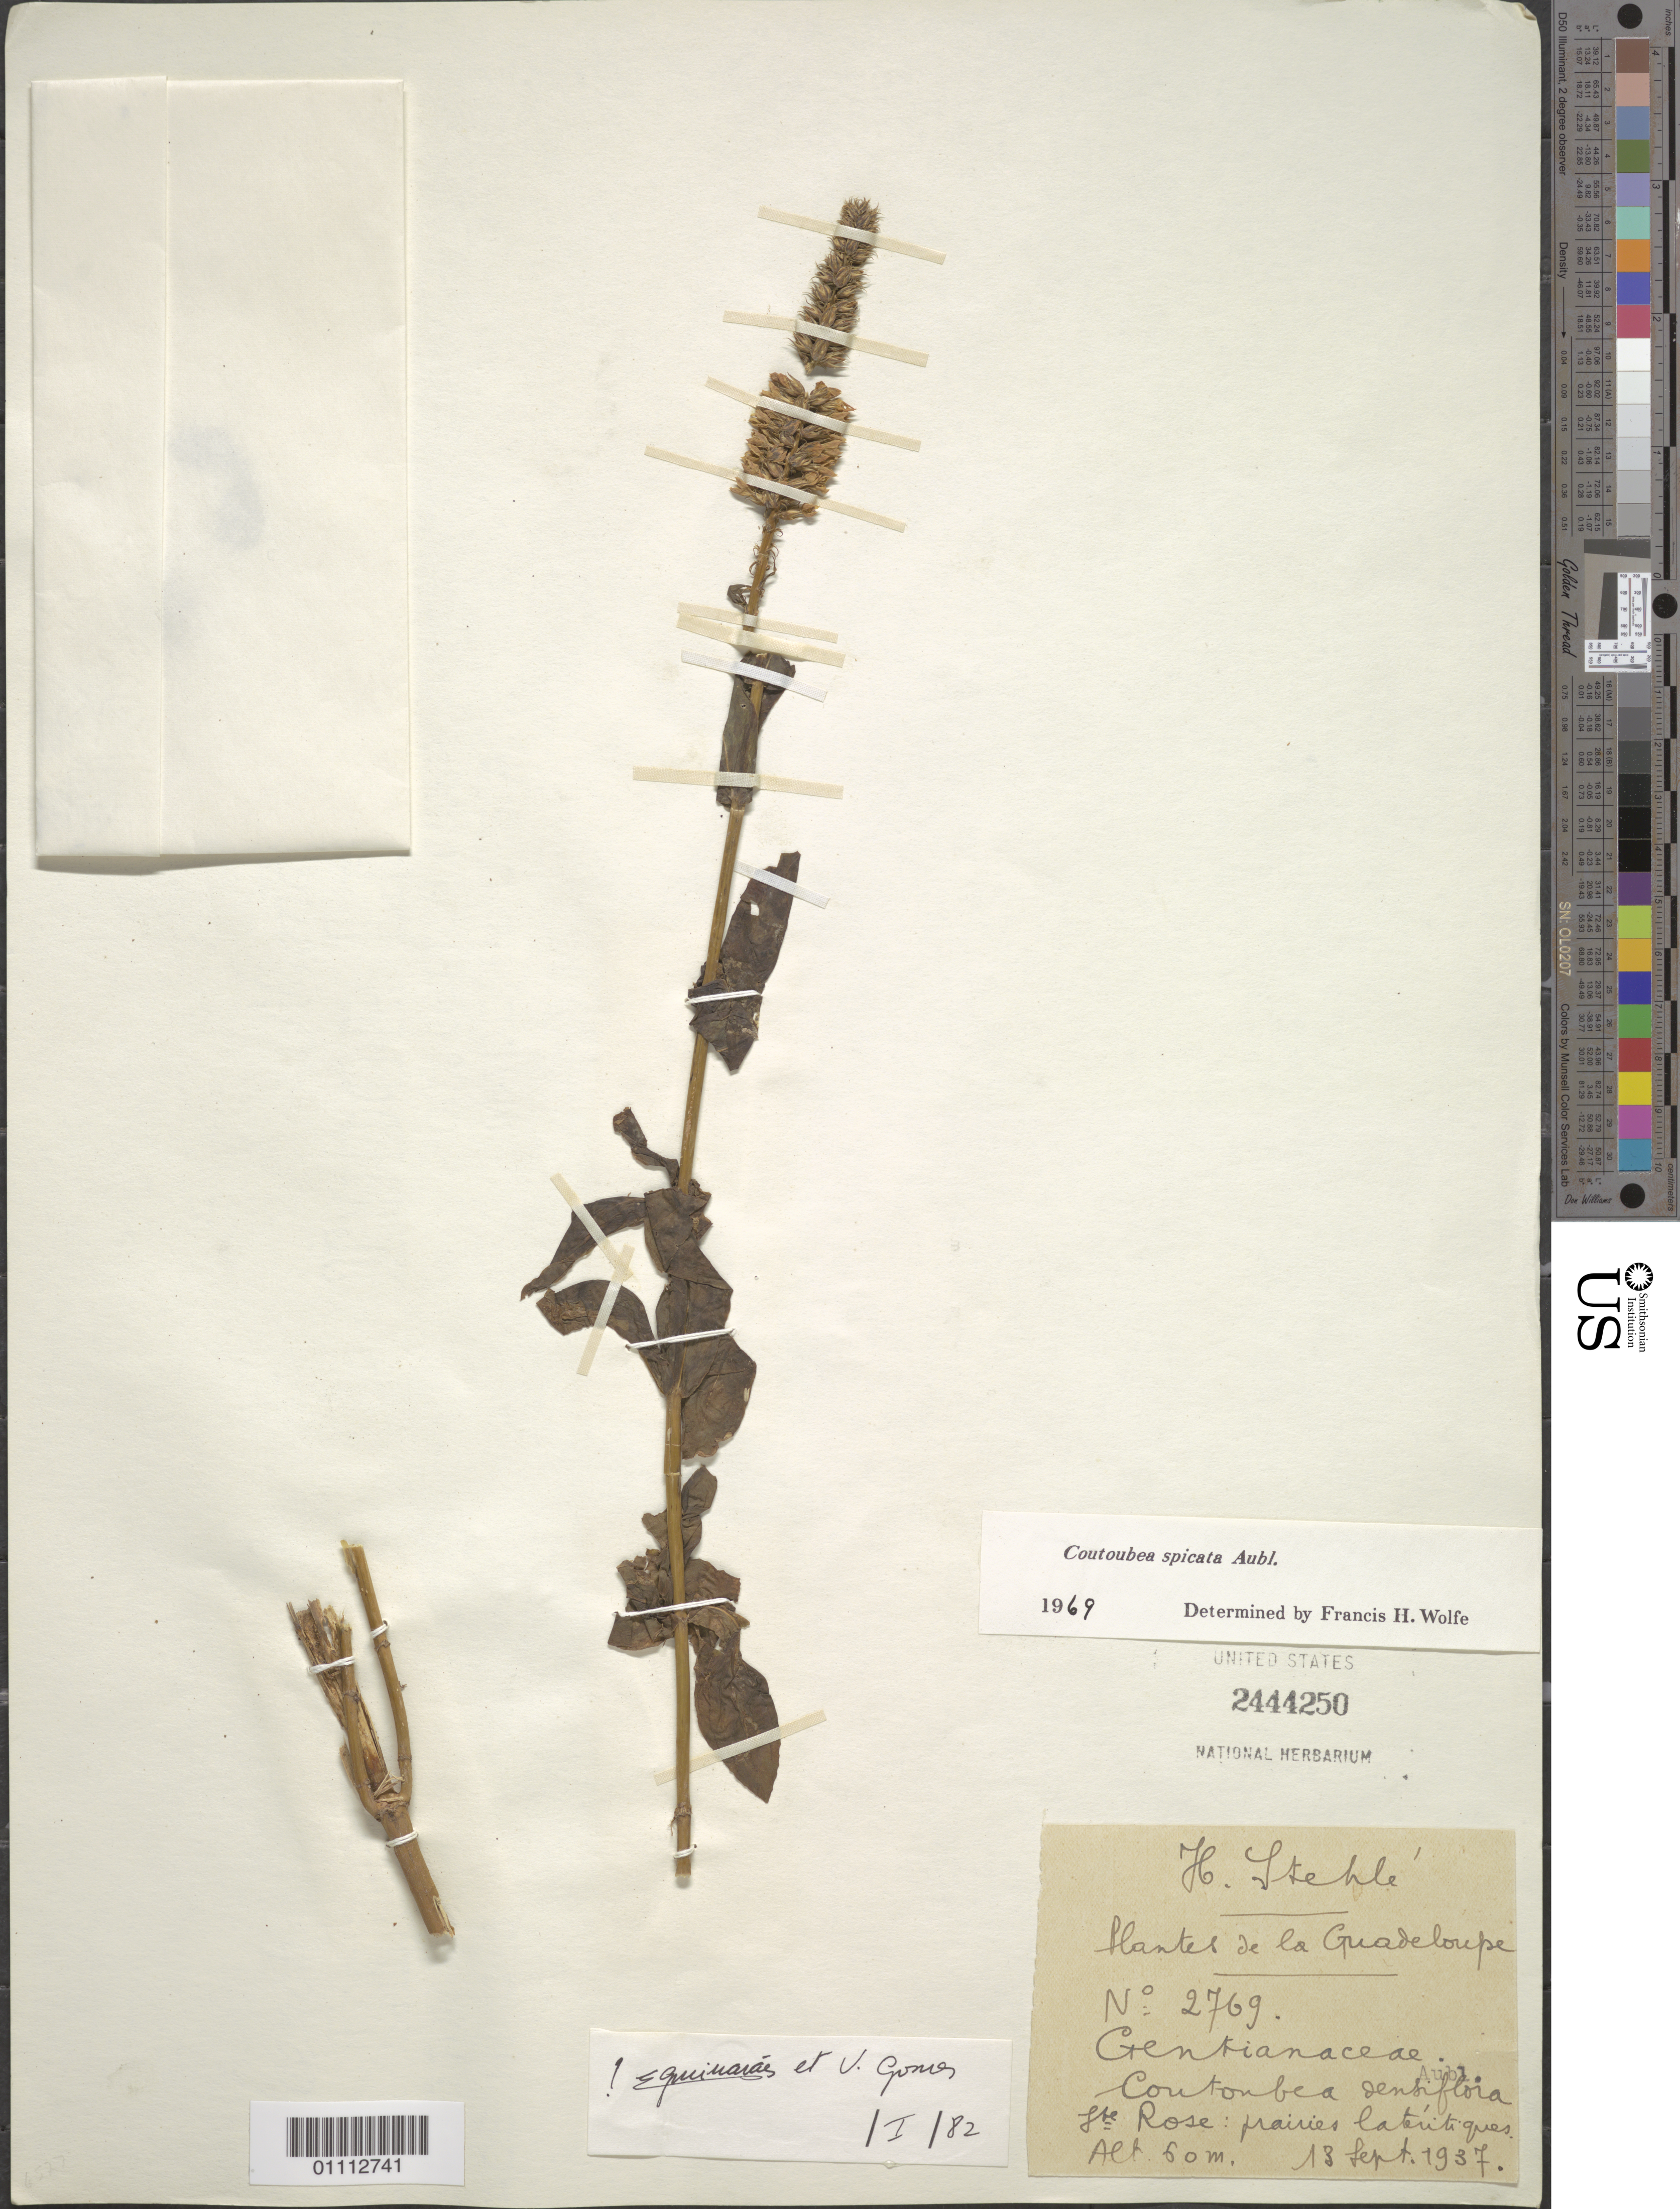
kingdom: Plantae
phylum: Tracheophyta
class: Magnoliopsida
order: Gentianales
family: Gentianaceae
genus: Coutoubea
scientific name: Coutoubea spicata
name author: Aubl.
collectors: H. Stehlé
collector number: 2769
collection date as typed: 13 Sep 1937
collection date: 1937-09-13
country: Guadeloupe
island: Basse Terre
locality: St. Rose: prairies lateritiques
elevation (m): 60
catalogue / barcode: US 2444250